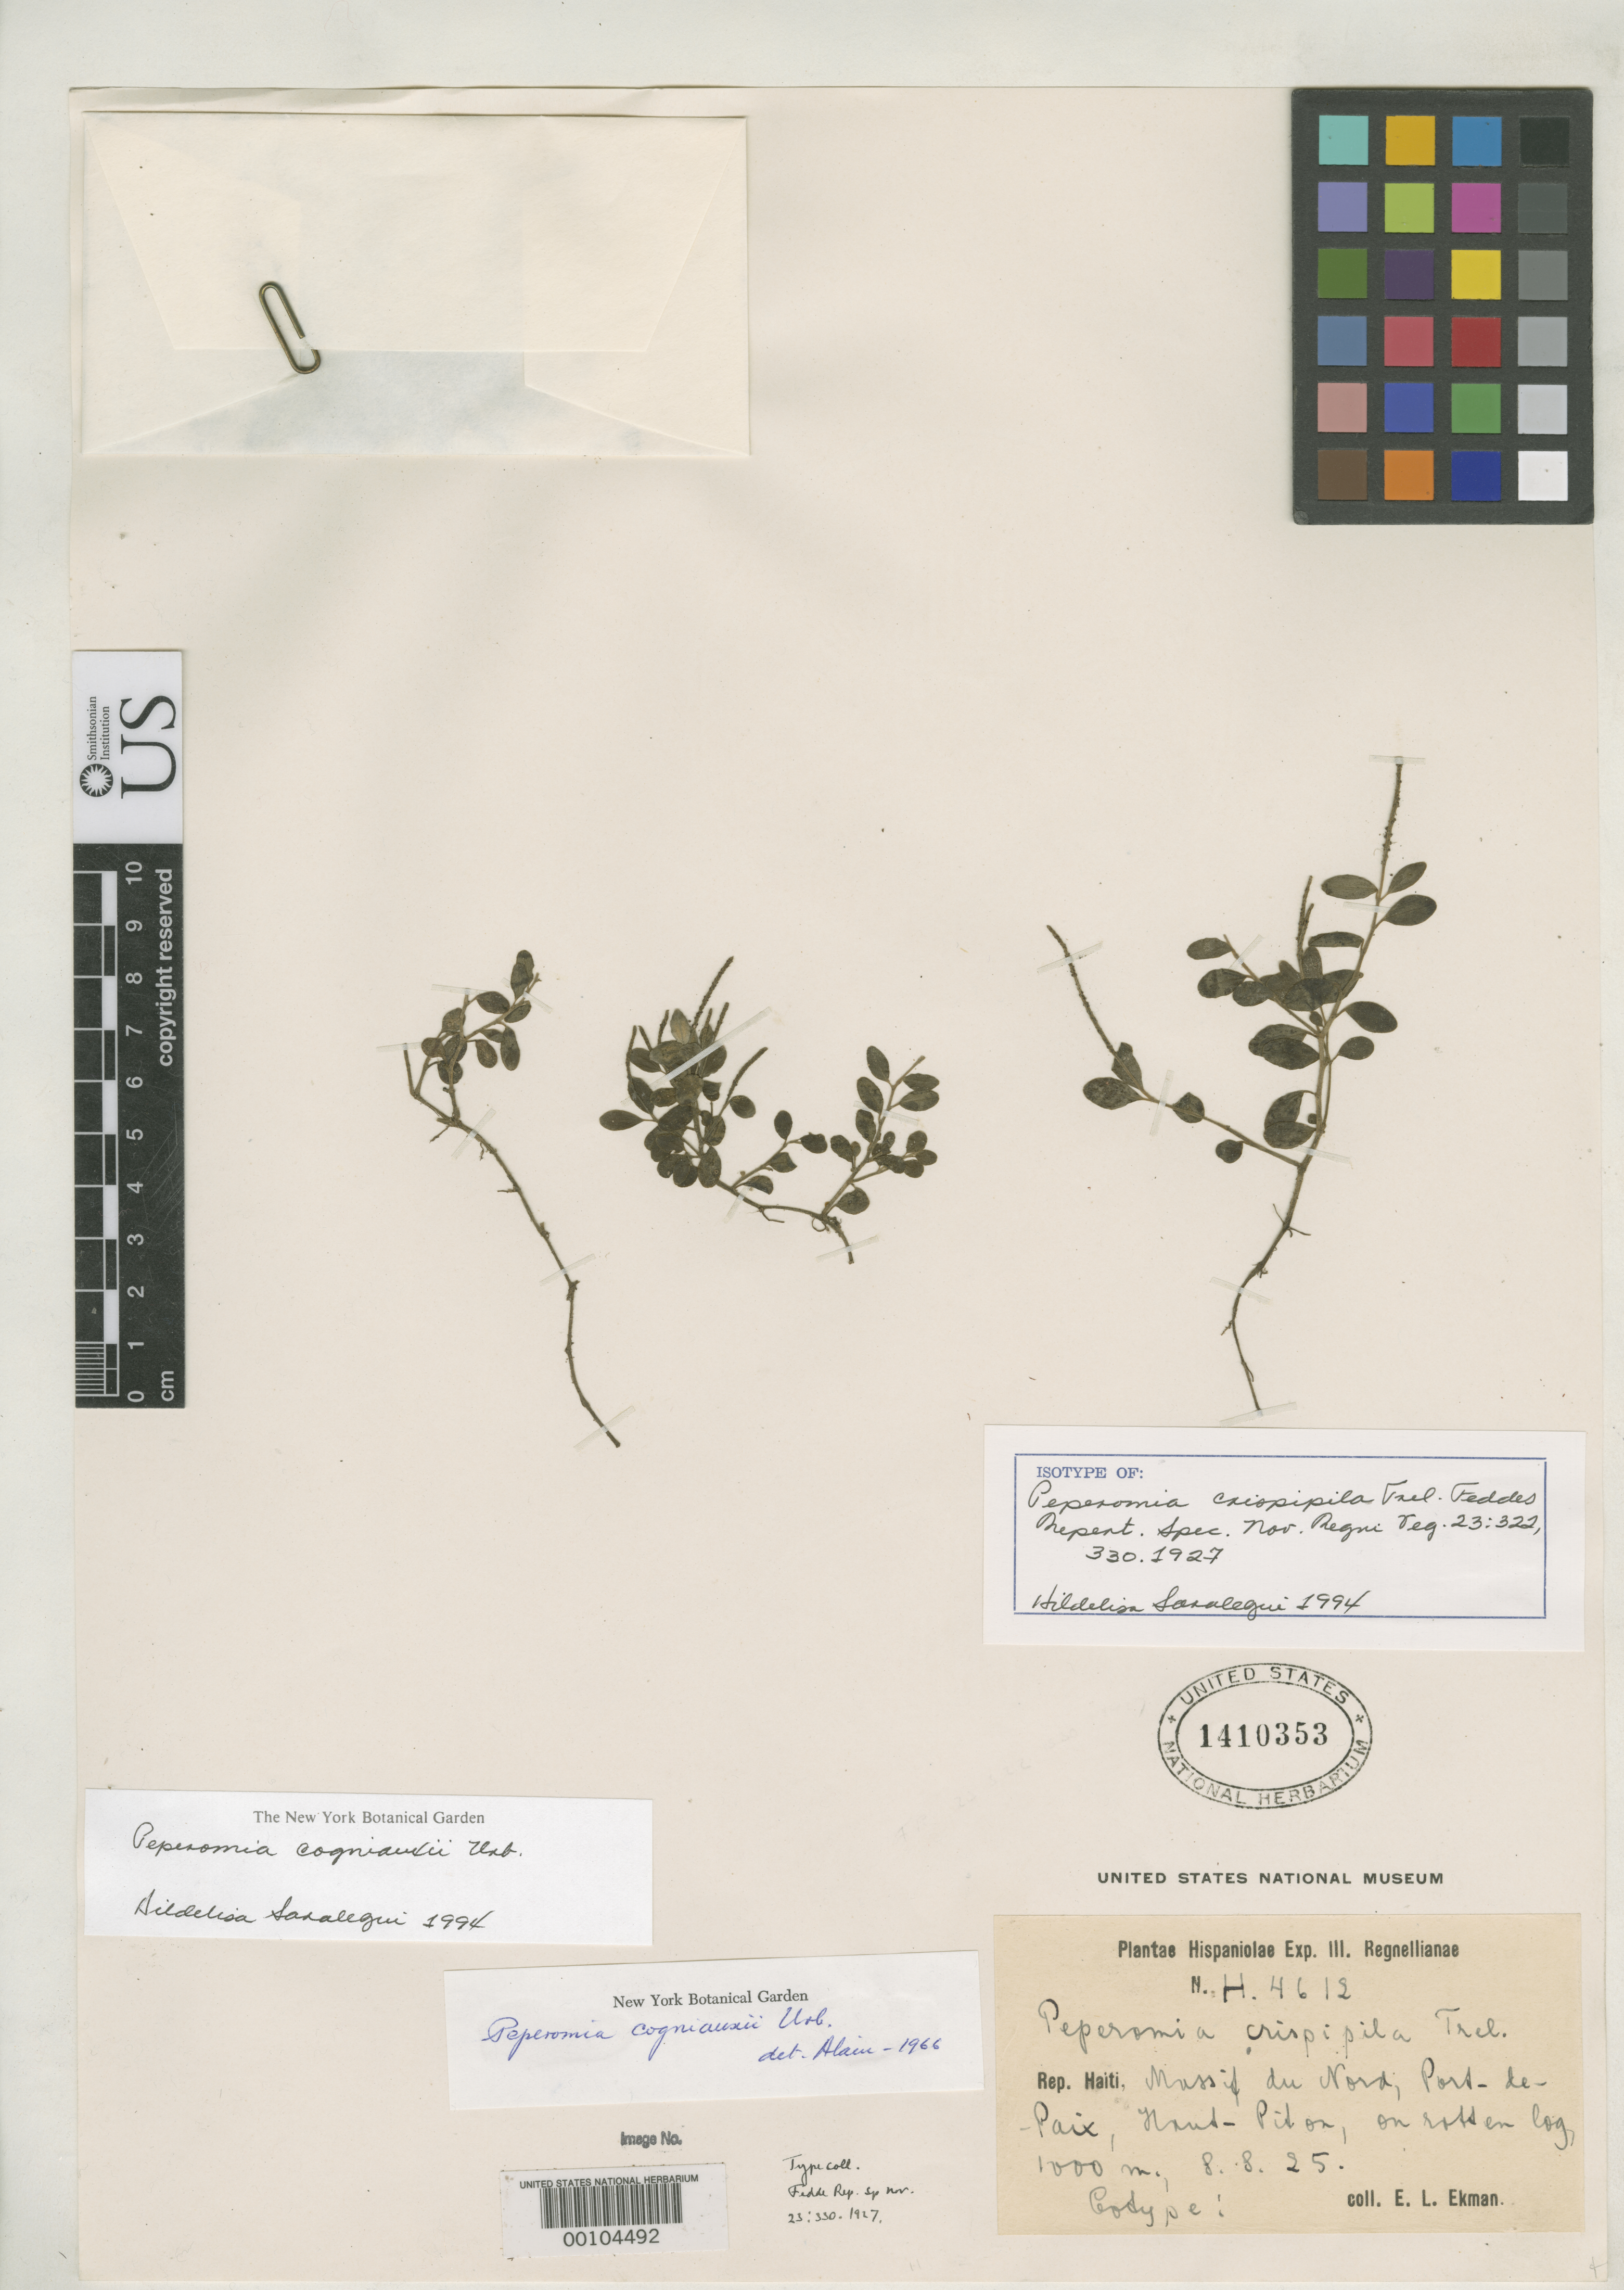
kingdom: Plantae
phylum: Tracheophyta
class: Magnoliopsida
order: Piperales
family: Piperaceae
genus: Peperomia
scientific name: Peperomia crispipila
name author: Trel.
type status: Isotype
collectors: E. L. Ekman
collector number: H 4612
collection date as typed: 08 Aug 1925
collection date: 1925-08-08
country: Haiti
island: Hispaniola Island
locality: Haut-Piton, Port de Paix, Massif de La Nord.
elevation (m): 1000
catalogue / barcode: US 1410353